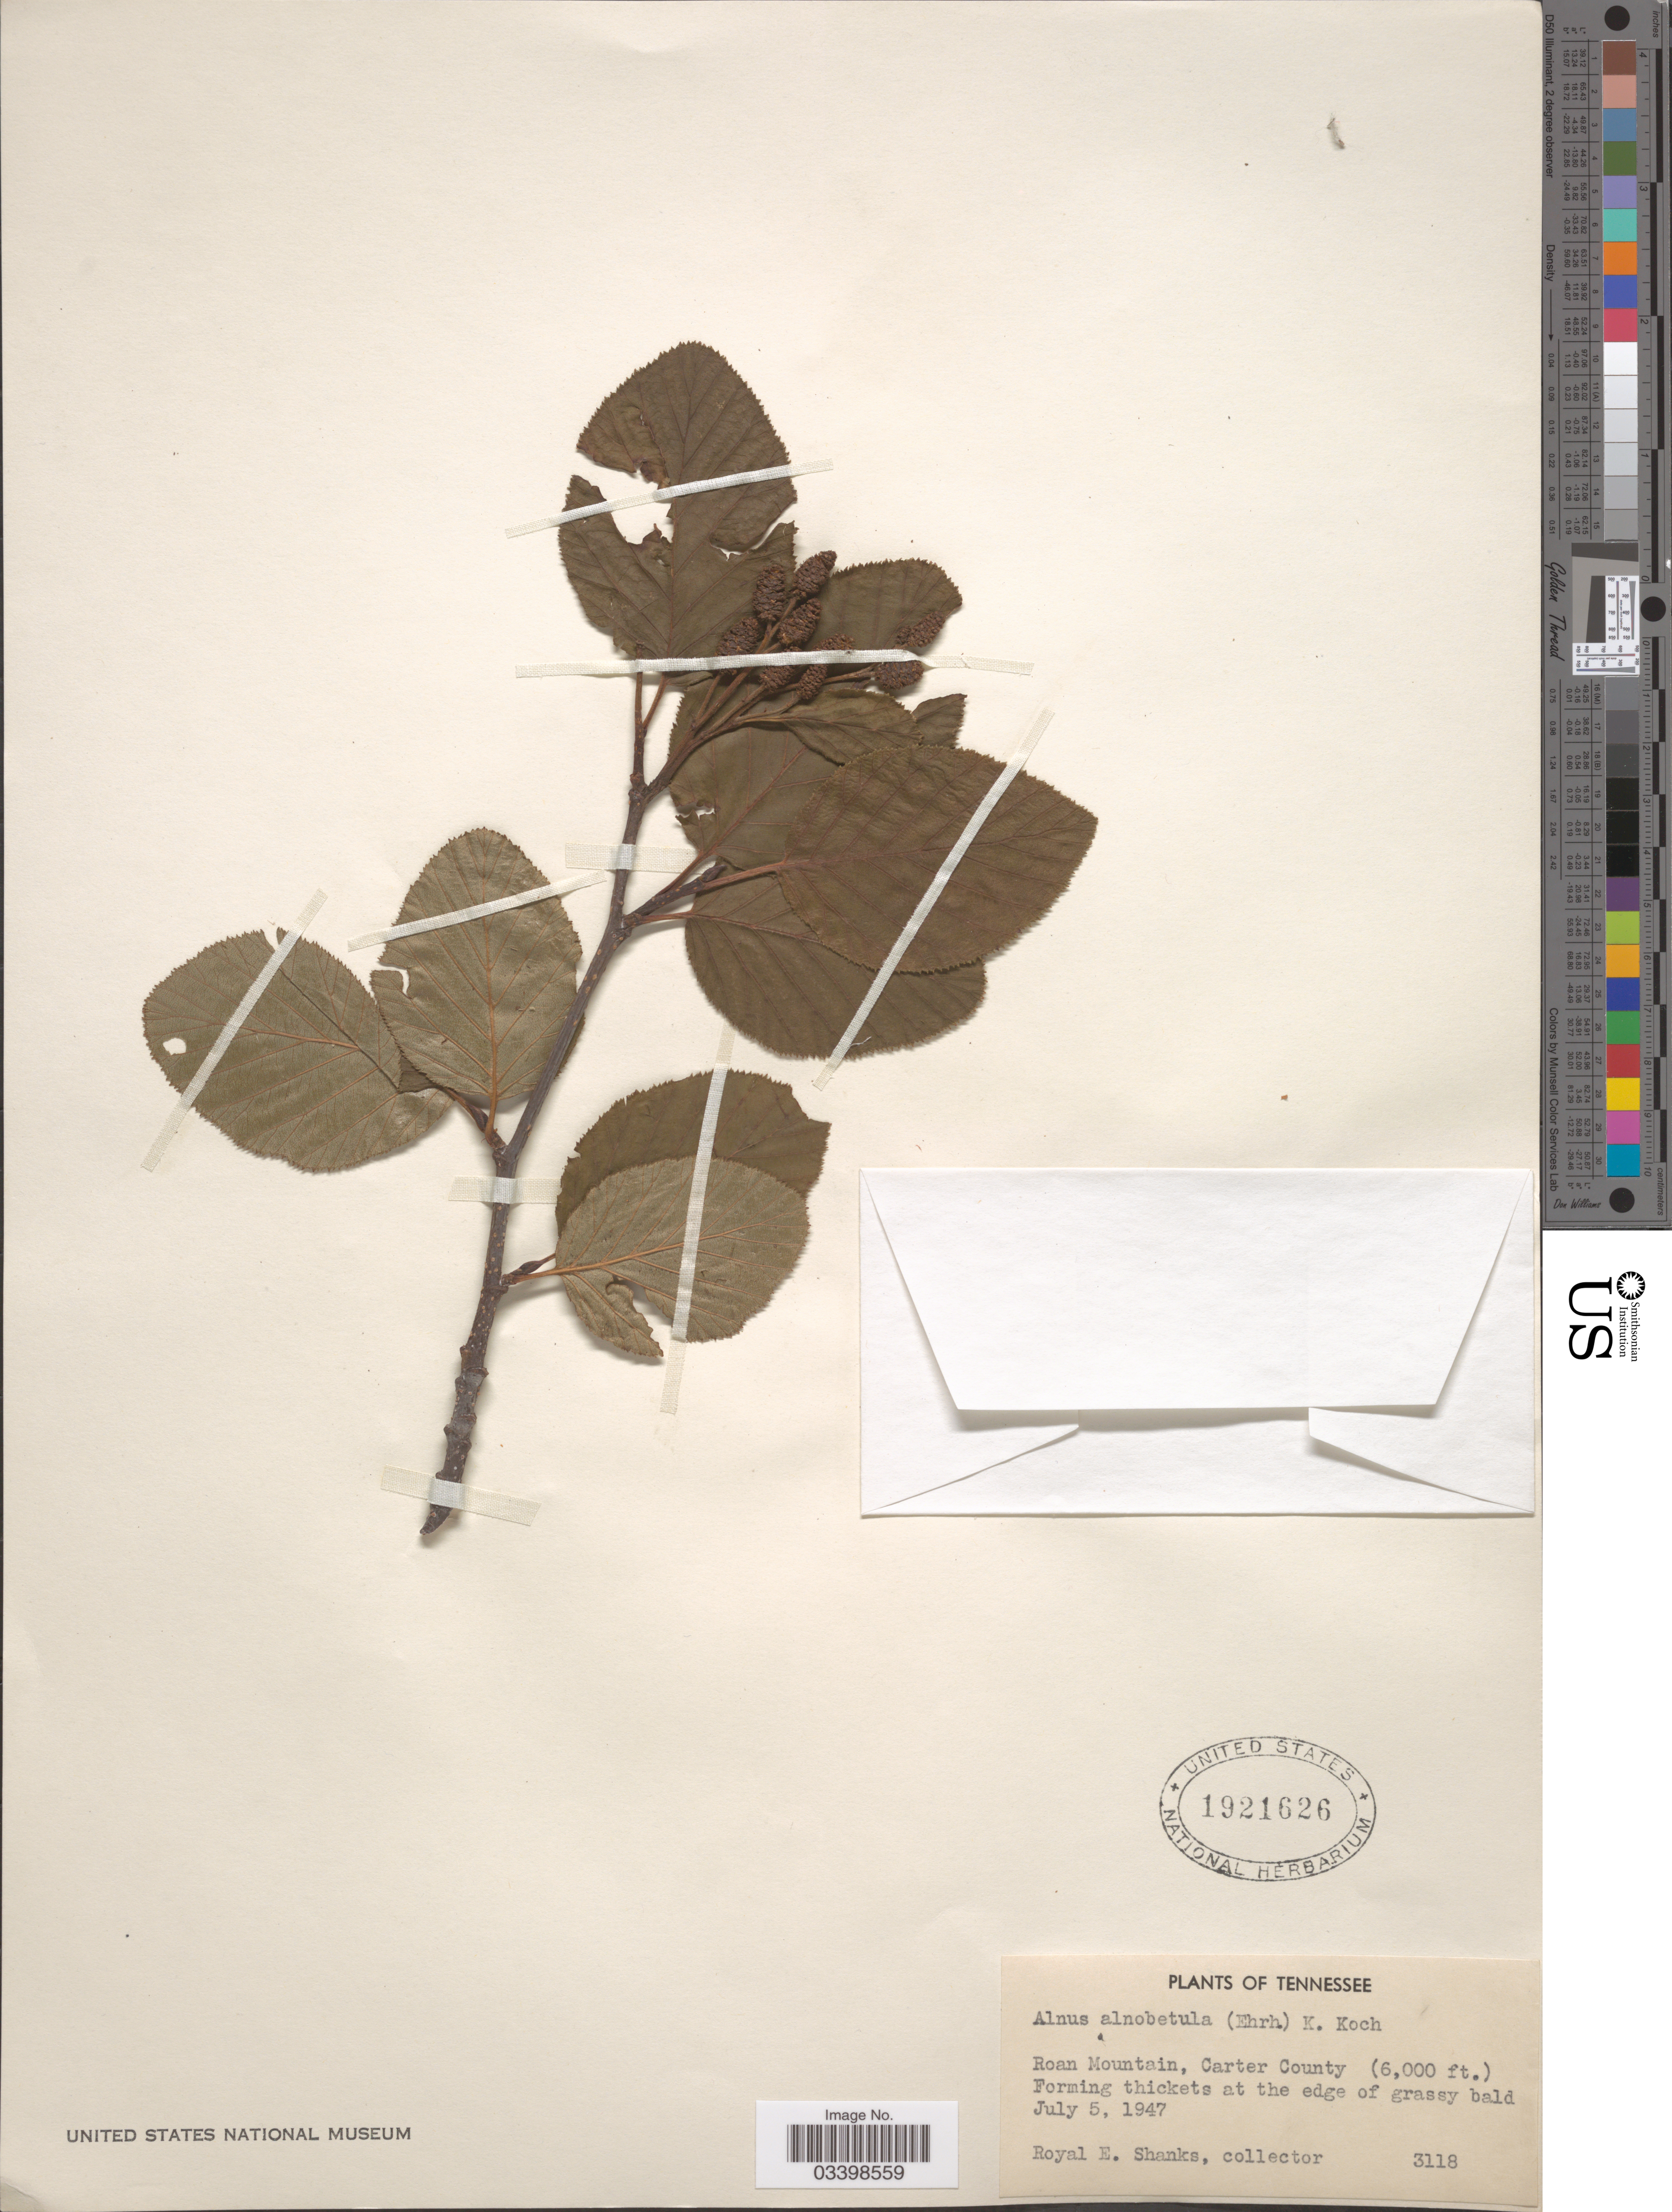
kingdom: Plantae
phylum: Tracheophyta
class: Magnoliopsida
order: Fagales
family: Betulaceae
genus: Alnus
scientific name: Alnus viridis subsp. crispa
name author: (Aiton) Turrill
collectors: R. Shanks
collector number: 3118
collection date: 1947-07-05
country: United States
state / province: Tennessee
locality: Roan Mountain, Carter County.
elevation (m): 1829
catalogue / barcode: US 1921626